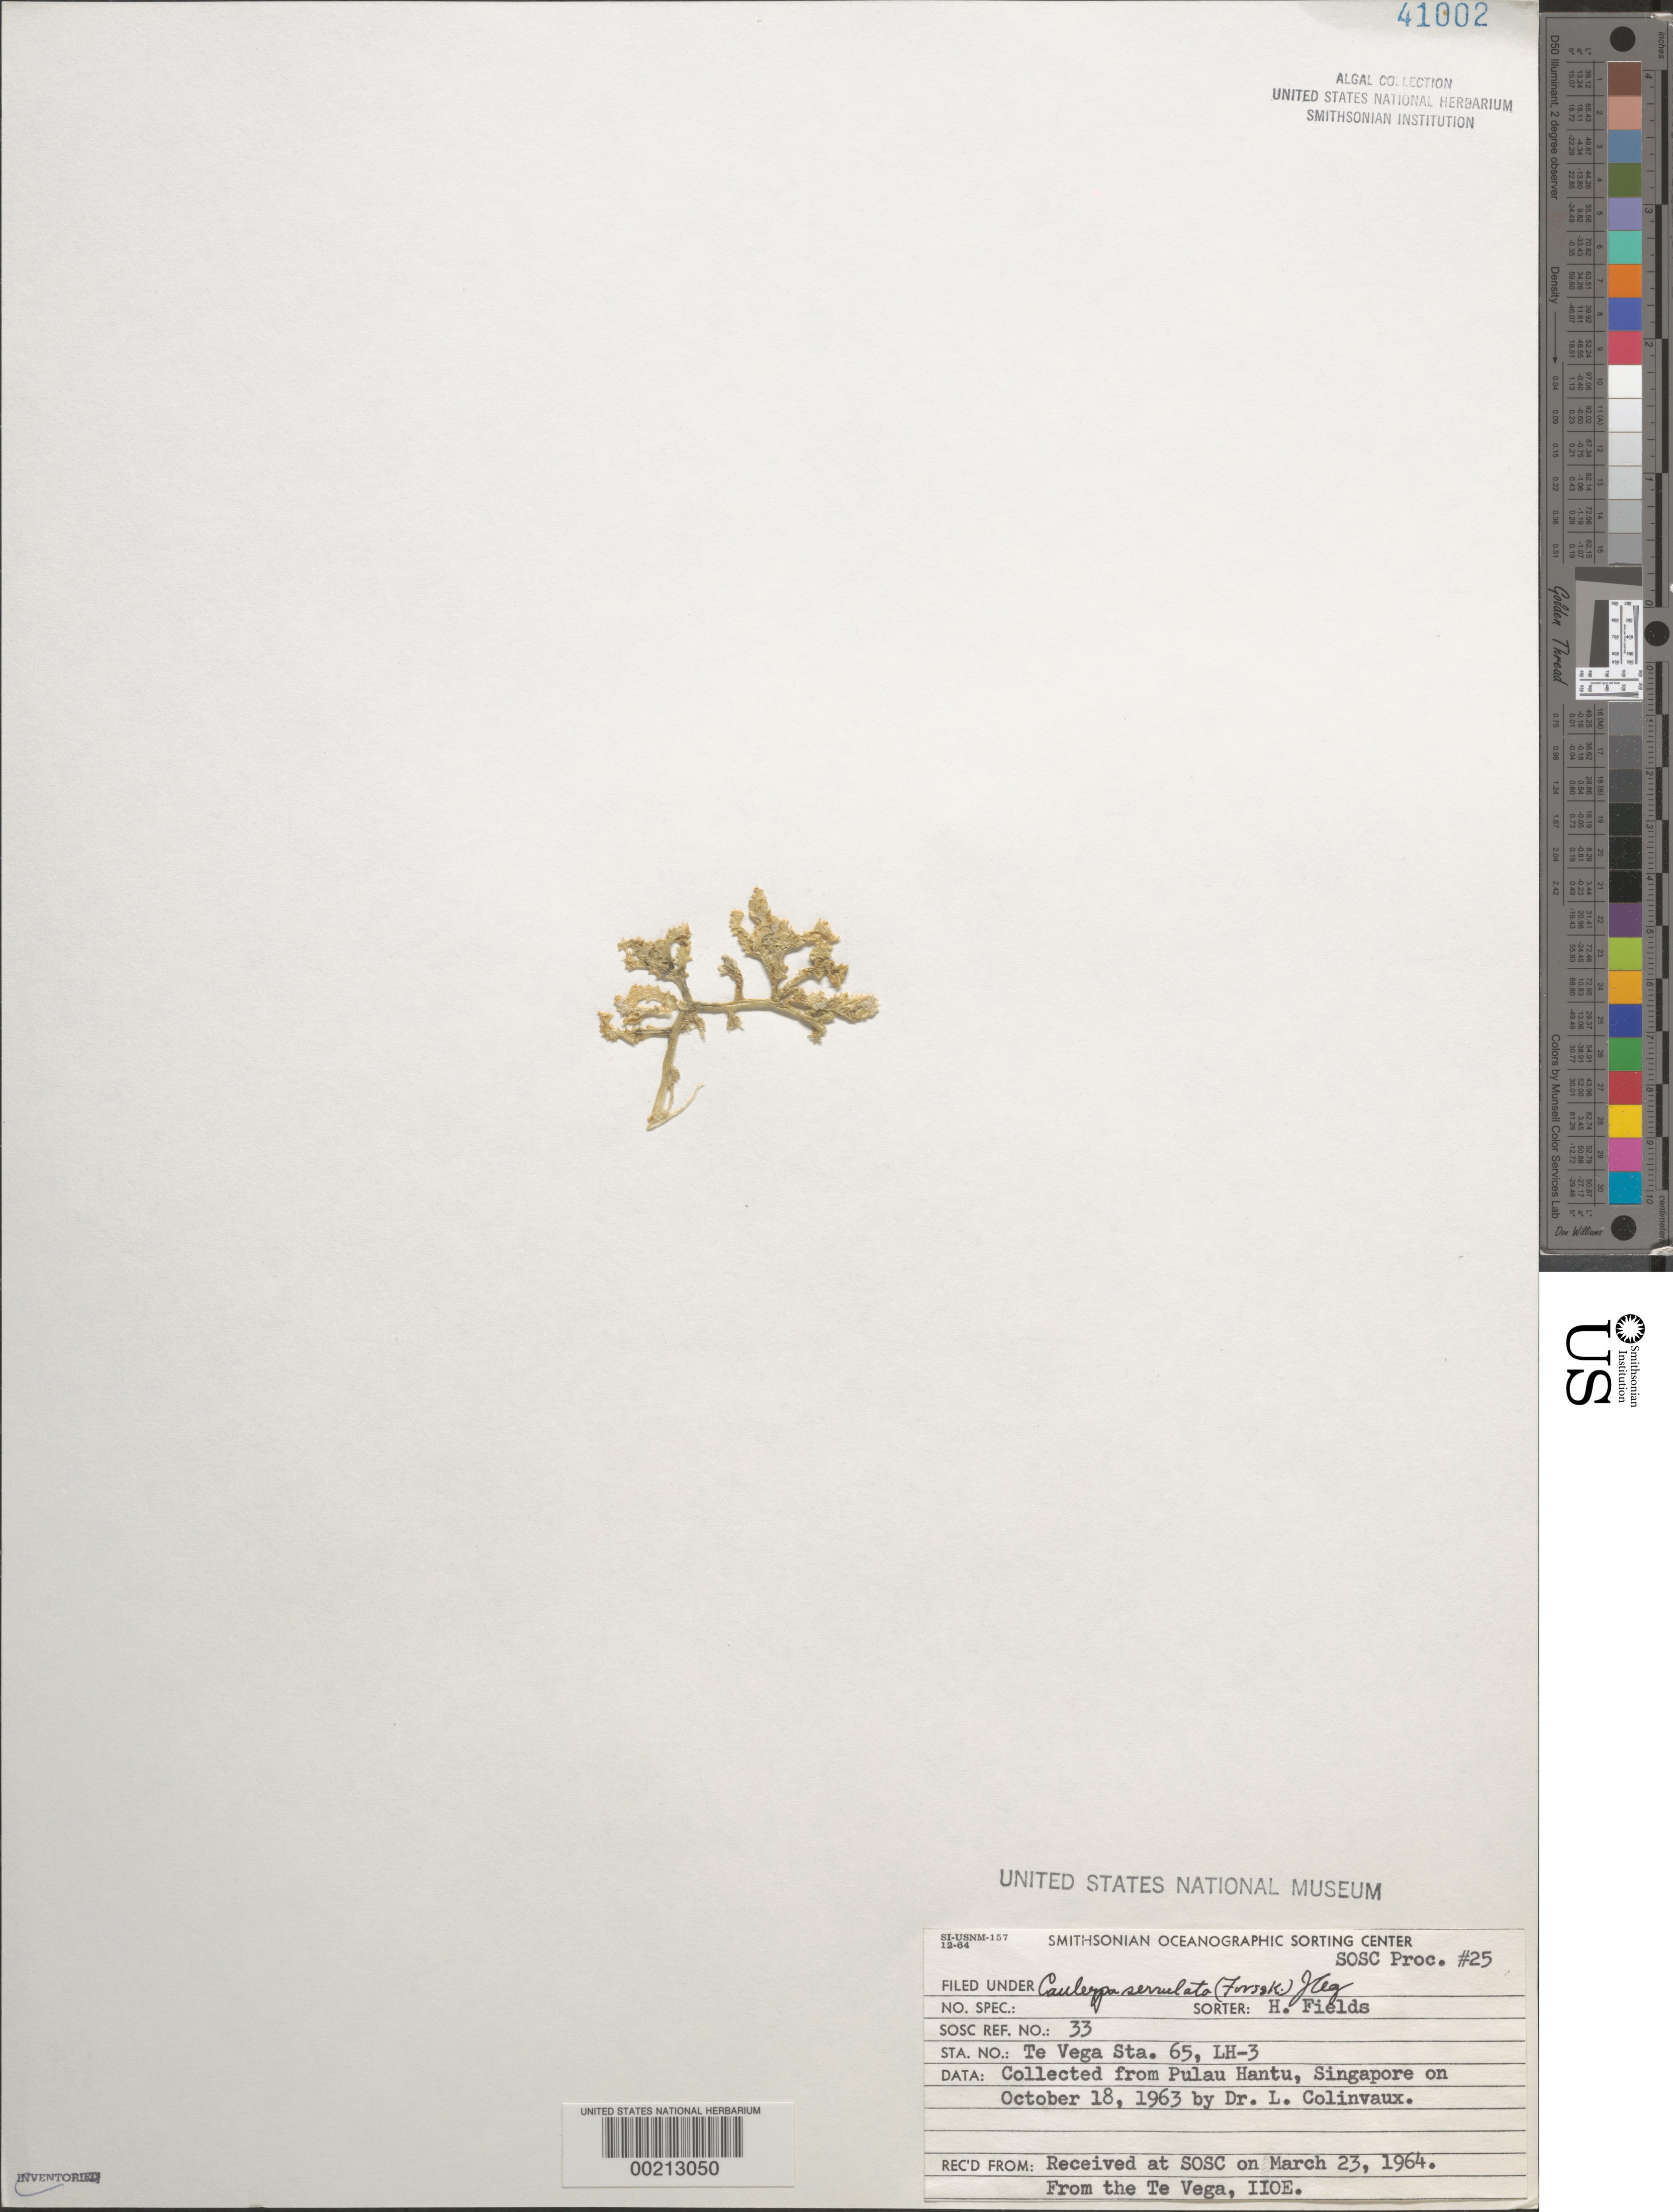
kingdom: Plantae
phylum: Chlorophyta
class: Ulvophyceae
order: Bryopsidales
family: Caulerpaceae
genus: Caulerpa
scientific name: Caulerpa serrulata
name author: (Forssk.) J. Agardh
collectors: L. Hillis-Colinvaux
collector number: Lh-3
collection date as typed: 18 Oct 1963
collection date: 1963-10-18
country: Singapore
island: Pulau Hantu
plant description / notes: Te Vega, Cruise A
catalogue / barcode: US 41002